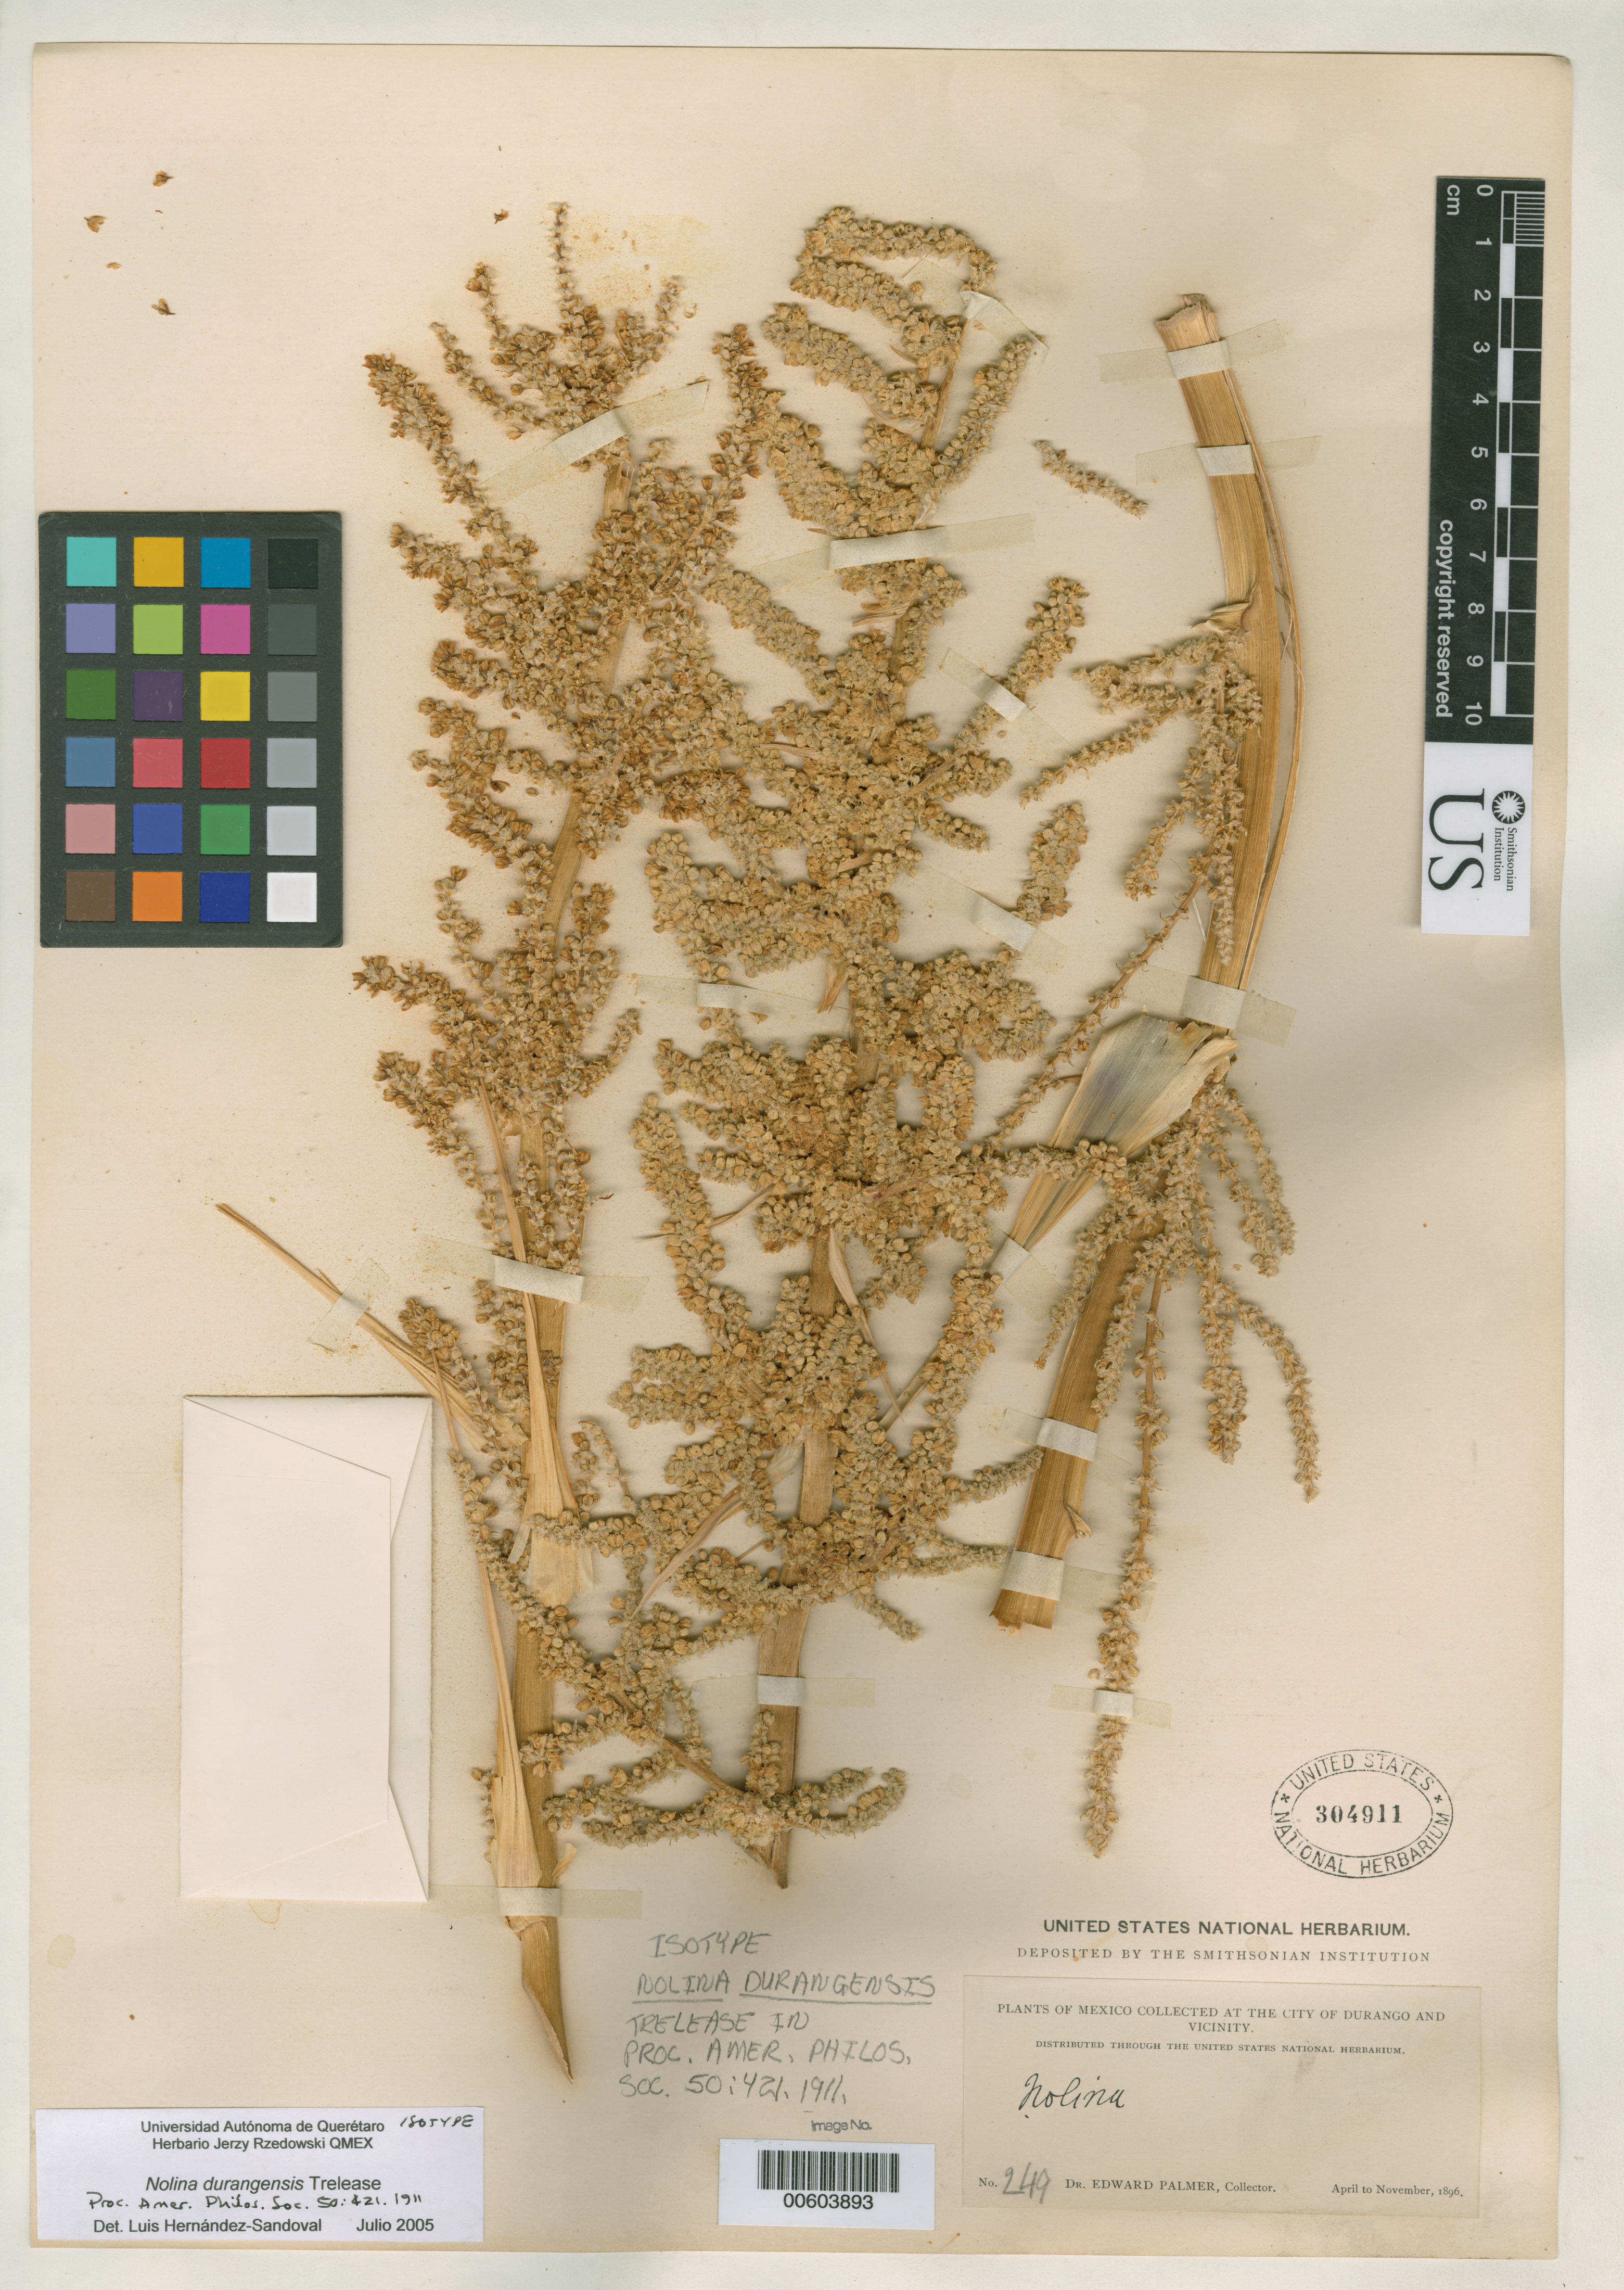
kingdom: Plantae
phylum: Tracheophyta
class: Liliopsida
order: Asparagales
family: Asparagaceae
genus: Nolina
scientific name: Nolina durangensis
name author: Trel.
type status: Isotype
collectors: E. Palmer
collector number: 249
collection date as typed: Apr 1896 to -- Nov 1896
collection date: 1896-04/1896-11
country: Mexico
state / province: Durango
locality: City of Durango & vicinity.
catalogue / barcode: US 304911